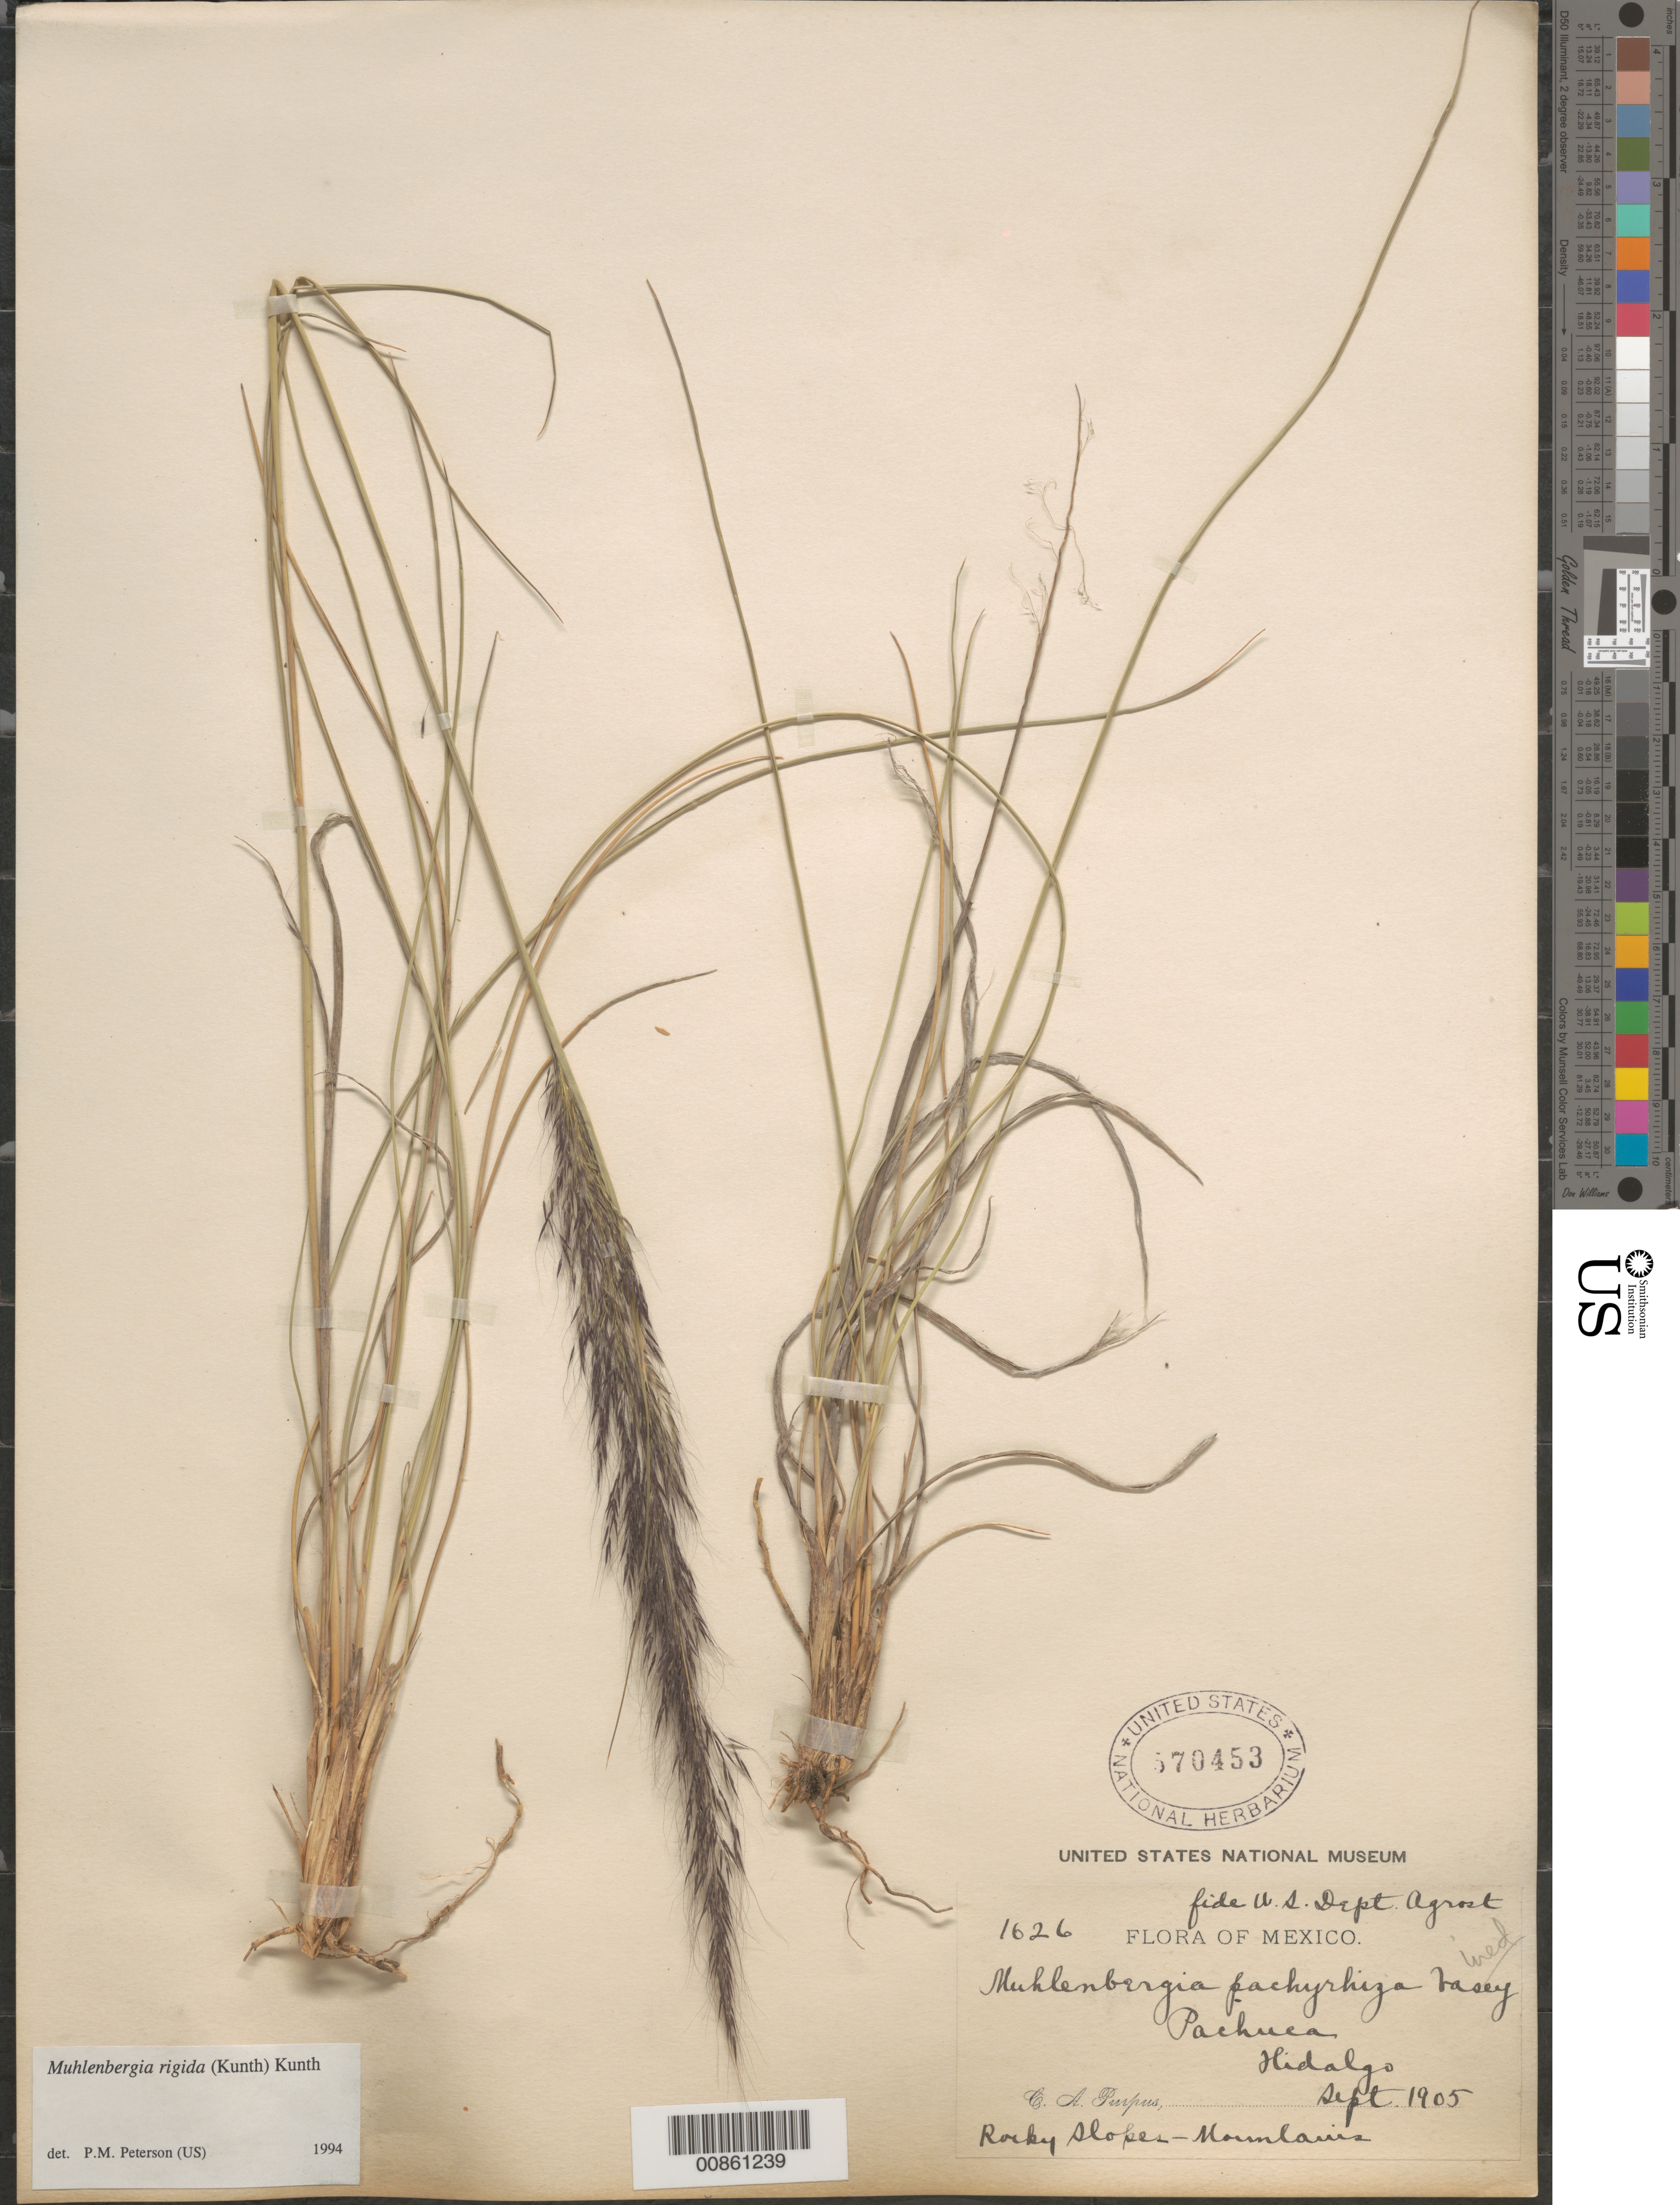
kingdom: Plantae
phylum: Tracheophyta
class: Liliopsida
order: Poales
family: Poaceae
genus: Muhlenbergia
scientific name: Muhlenbergia rigida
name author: (Kunth) Kunth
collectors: C. A. Purpus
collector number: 1626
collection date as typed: Sep 1905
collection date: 1905-09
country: Mexico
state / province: Hidalgo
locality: Pachuca, Hgo.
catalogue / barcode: US 570453